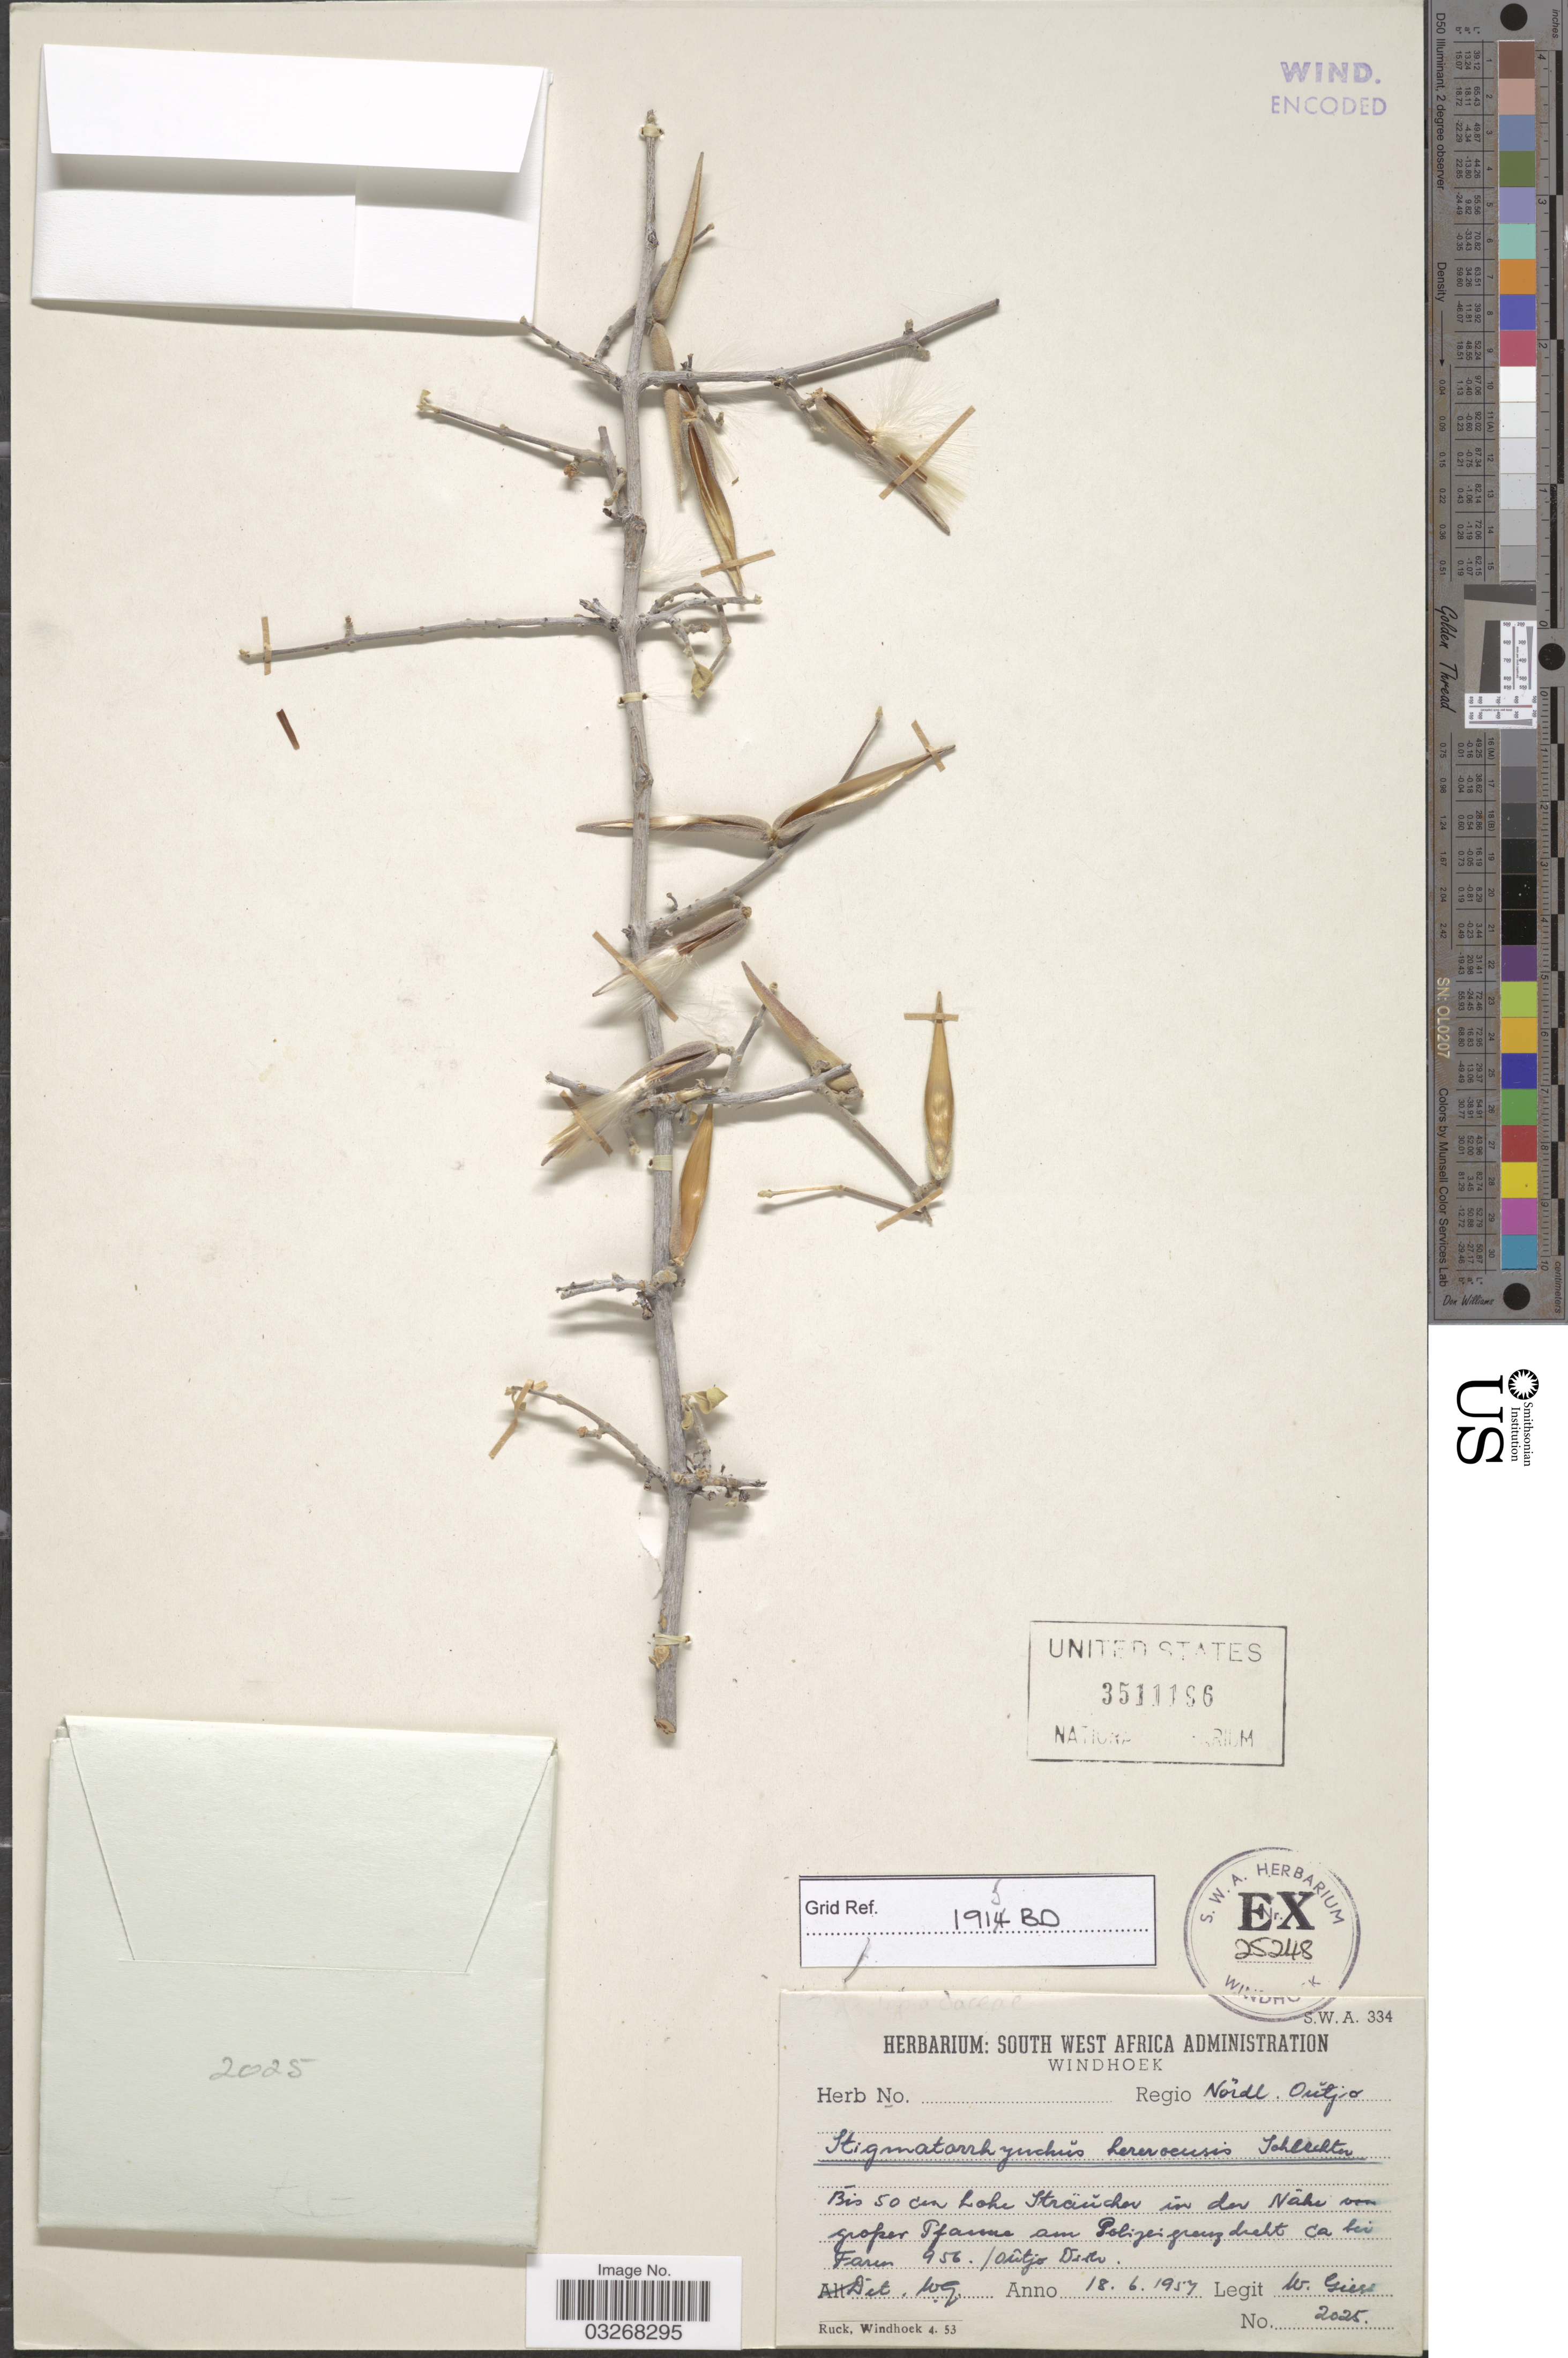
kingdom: Plantae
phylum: Tracheophyta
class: Magnoliopsida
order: Gentianales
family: Apocynaceae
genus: Stigmatorhynchus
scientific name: Stigmatorhynchus hereroensis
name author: Schltr.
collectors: W. Giess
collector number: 2025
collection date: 1957-06-18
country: Namibia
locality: Regio Nördl. Oŭtjo. Ca bei Farm 956./ Oûtjo Distr.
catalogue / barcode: US 3511186